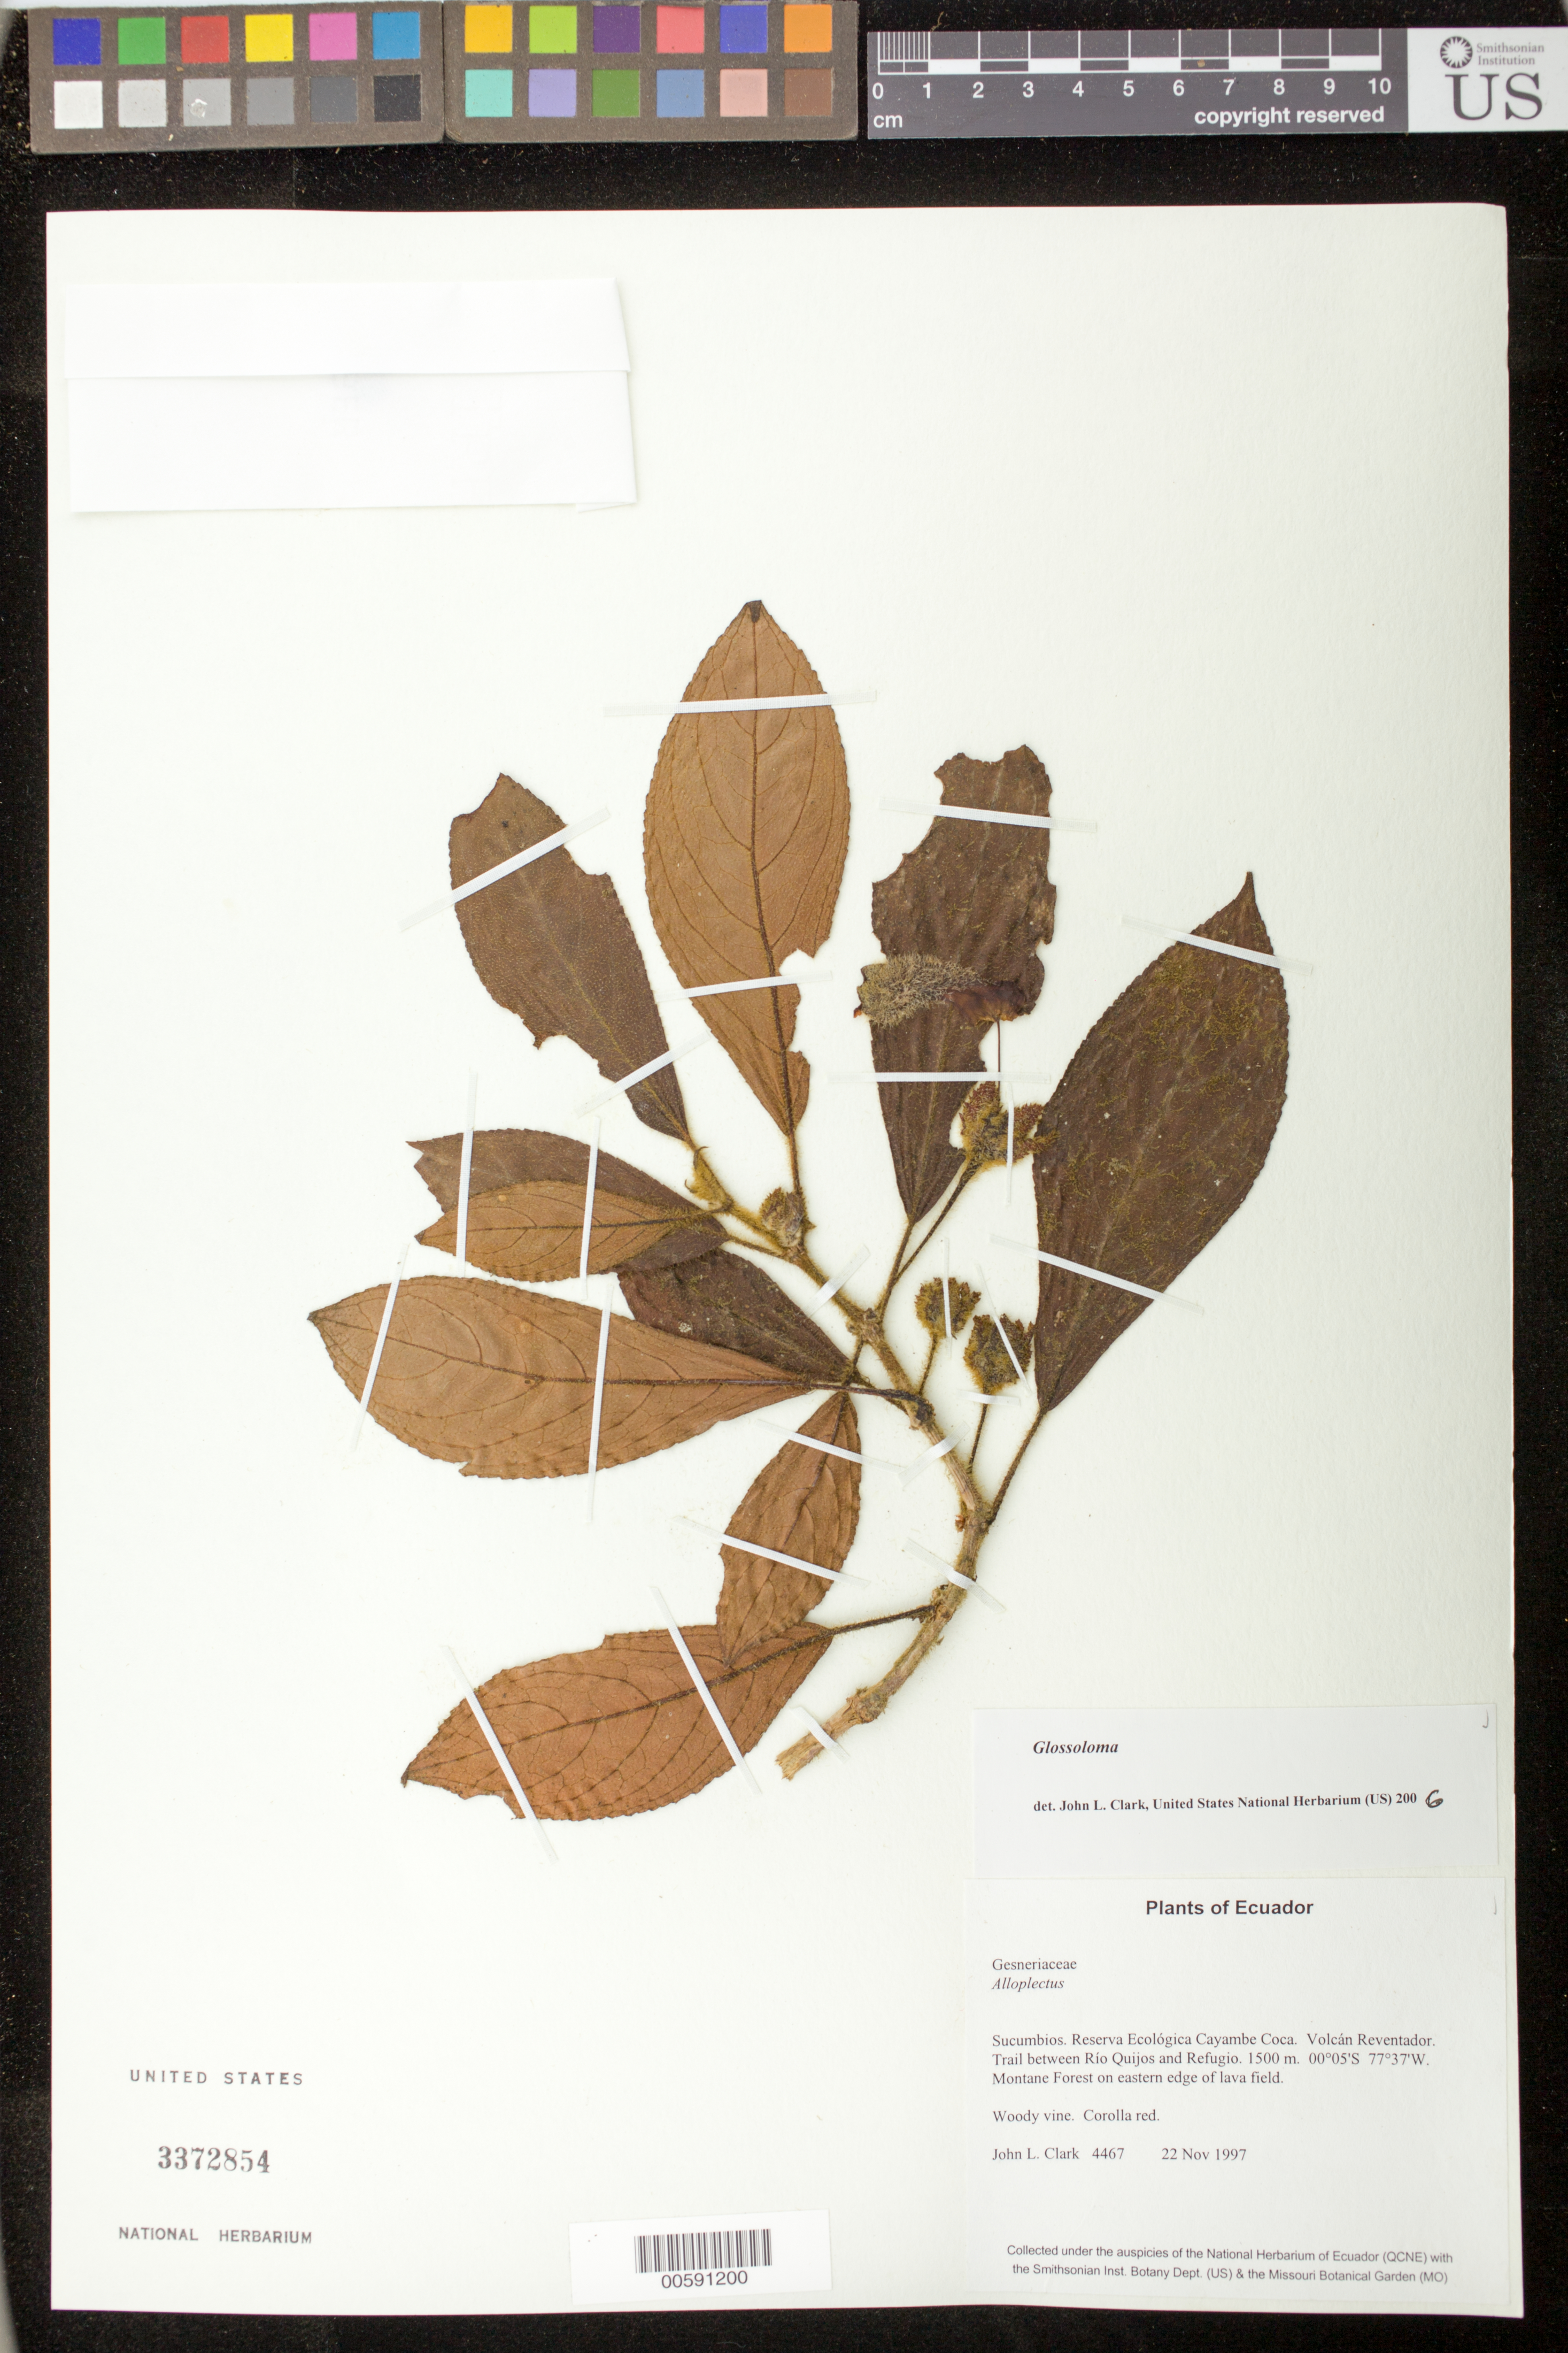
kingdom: Plantae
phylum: Tracheophyta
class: Magnoliopsida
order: Lamiales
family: Gesneriaceae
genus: Glossoloma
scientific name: Glossoloma sp.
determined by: Clark, J. L., (SEL), The Marie Selby Botanical Garden (UNITED STATES)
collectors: J. L. Clark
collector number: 4467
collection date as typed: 22 Nov 1997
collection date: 1997-11-22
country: Ecuador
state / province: Sucumbíos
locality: Reserva Ecológica Cayambe Coca. Volcán Reventador. Trail between Río Quijos and Refugio.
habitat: Montane Forest on eastern edge of lava field.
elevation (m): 1500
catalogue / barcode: US 3372854